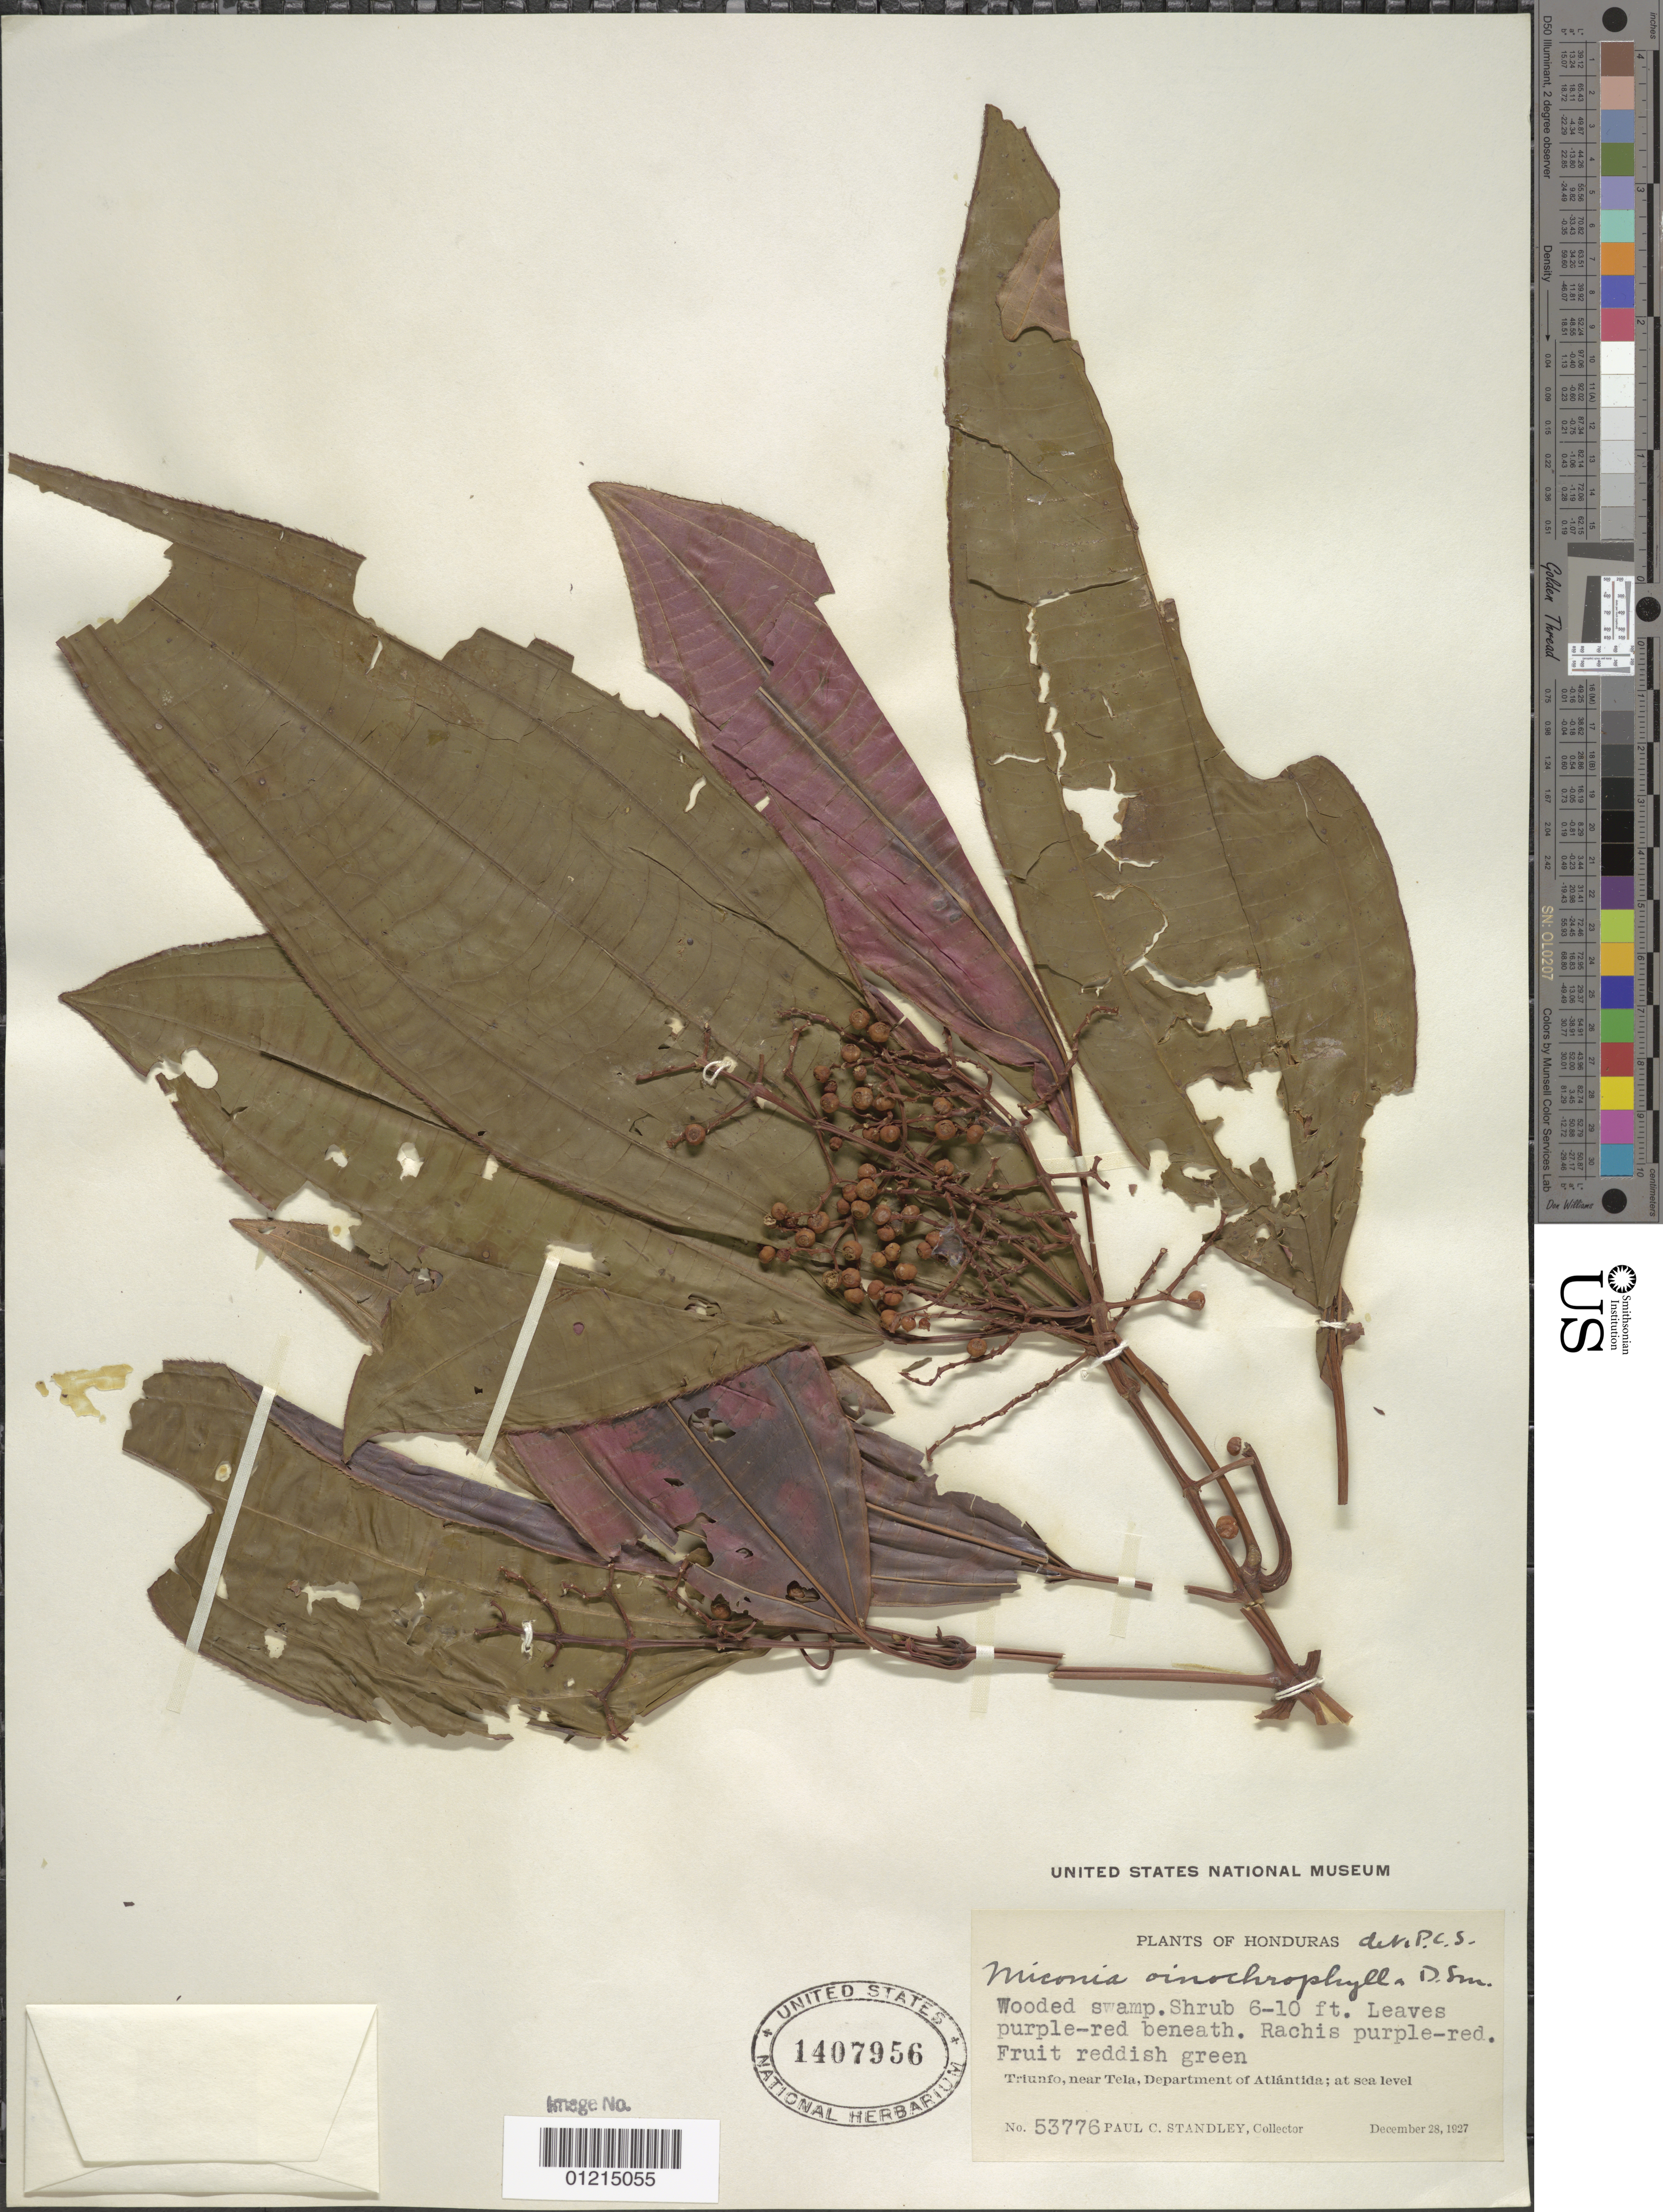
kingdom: Plantae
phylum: Tracheophyta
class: Magnoliopsida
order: Myrtales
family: Melastomataceae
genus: Miconia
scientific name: Miconia oinochrophylla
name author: Donn. Sm.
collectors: P. C. Standley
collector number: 53776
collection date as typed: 28 Dec 1927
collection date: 1927-12-28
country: Honduras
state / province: Atlántida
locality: Triunfo, near Tela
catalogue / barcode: US 1407956